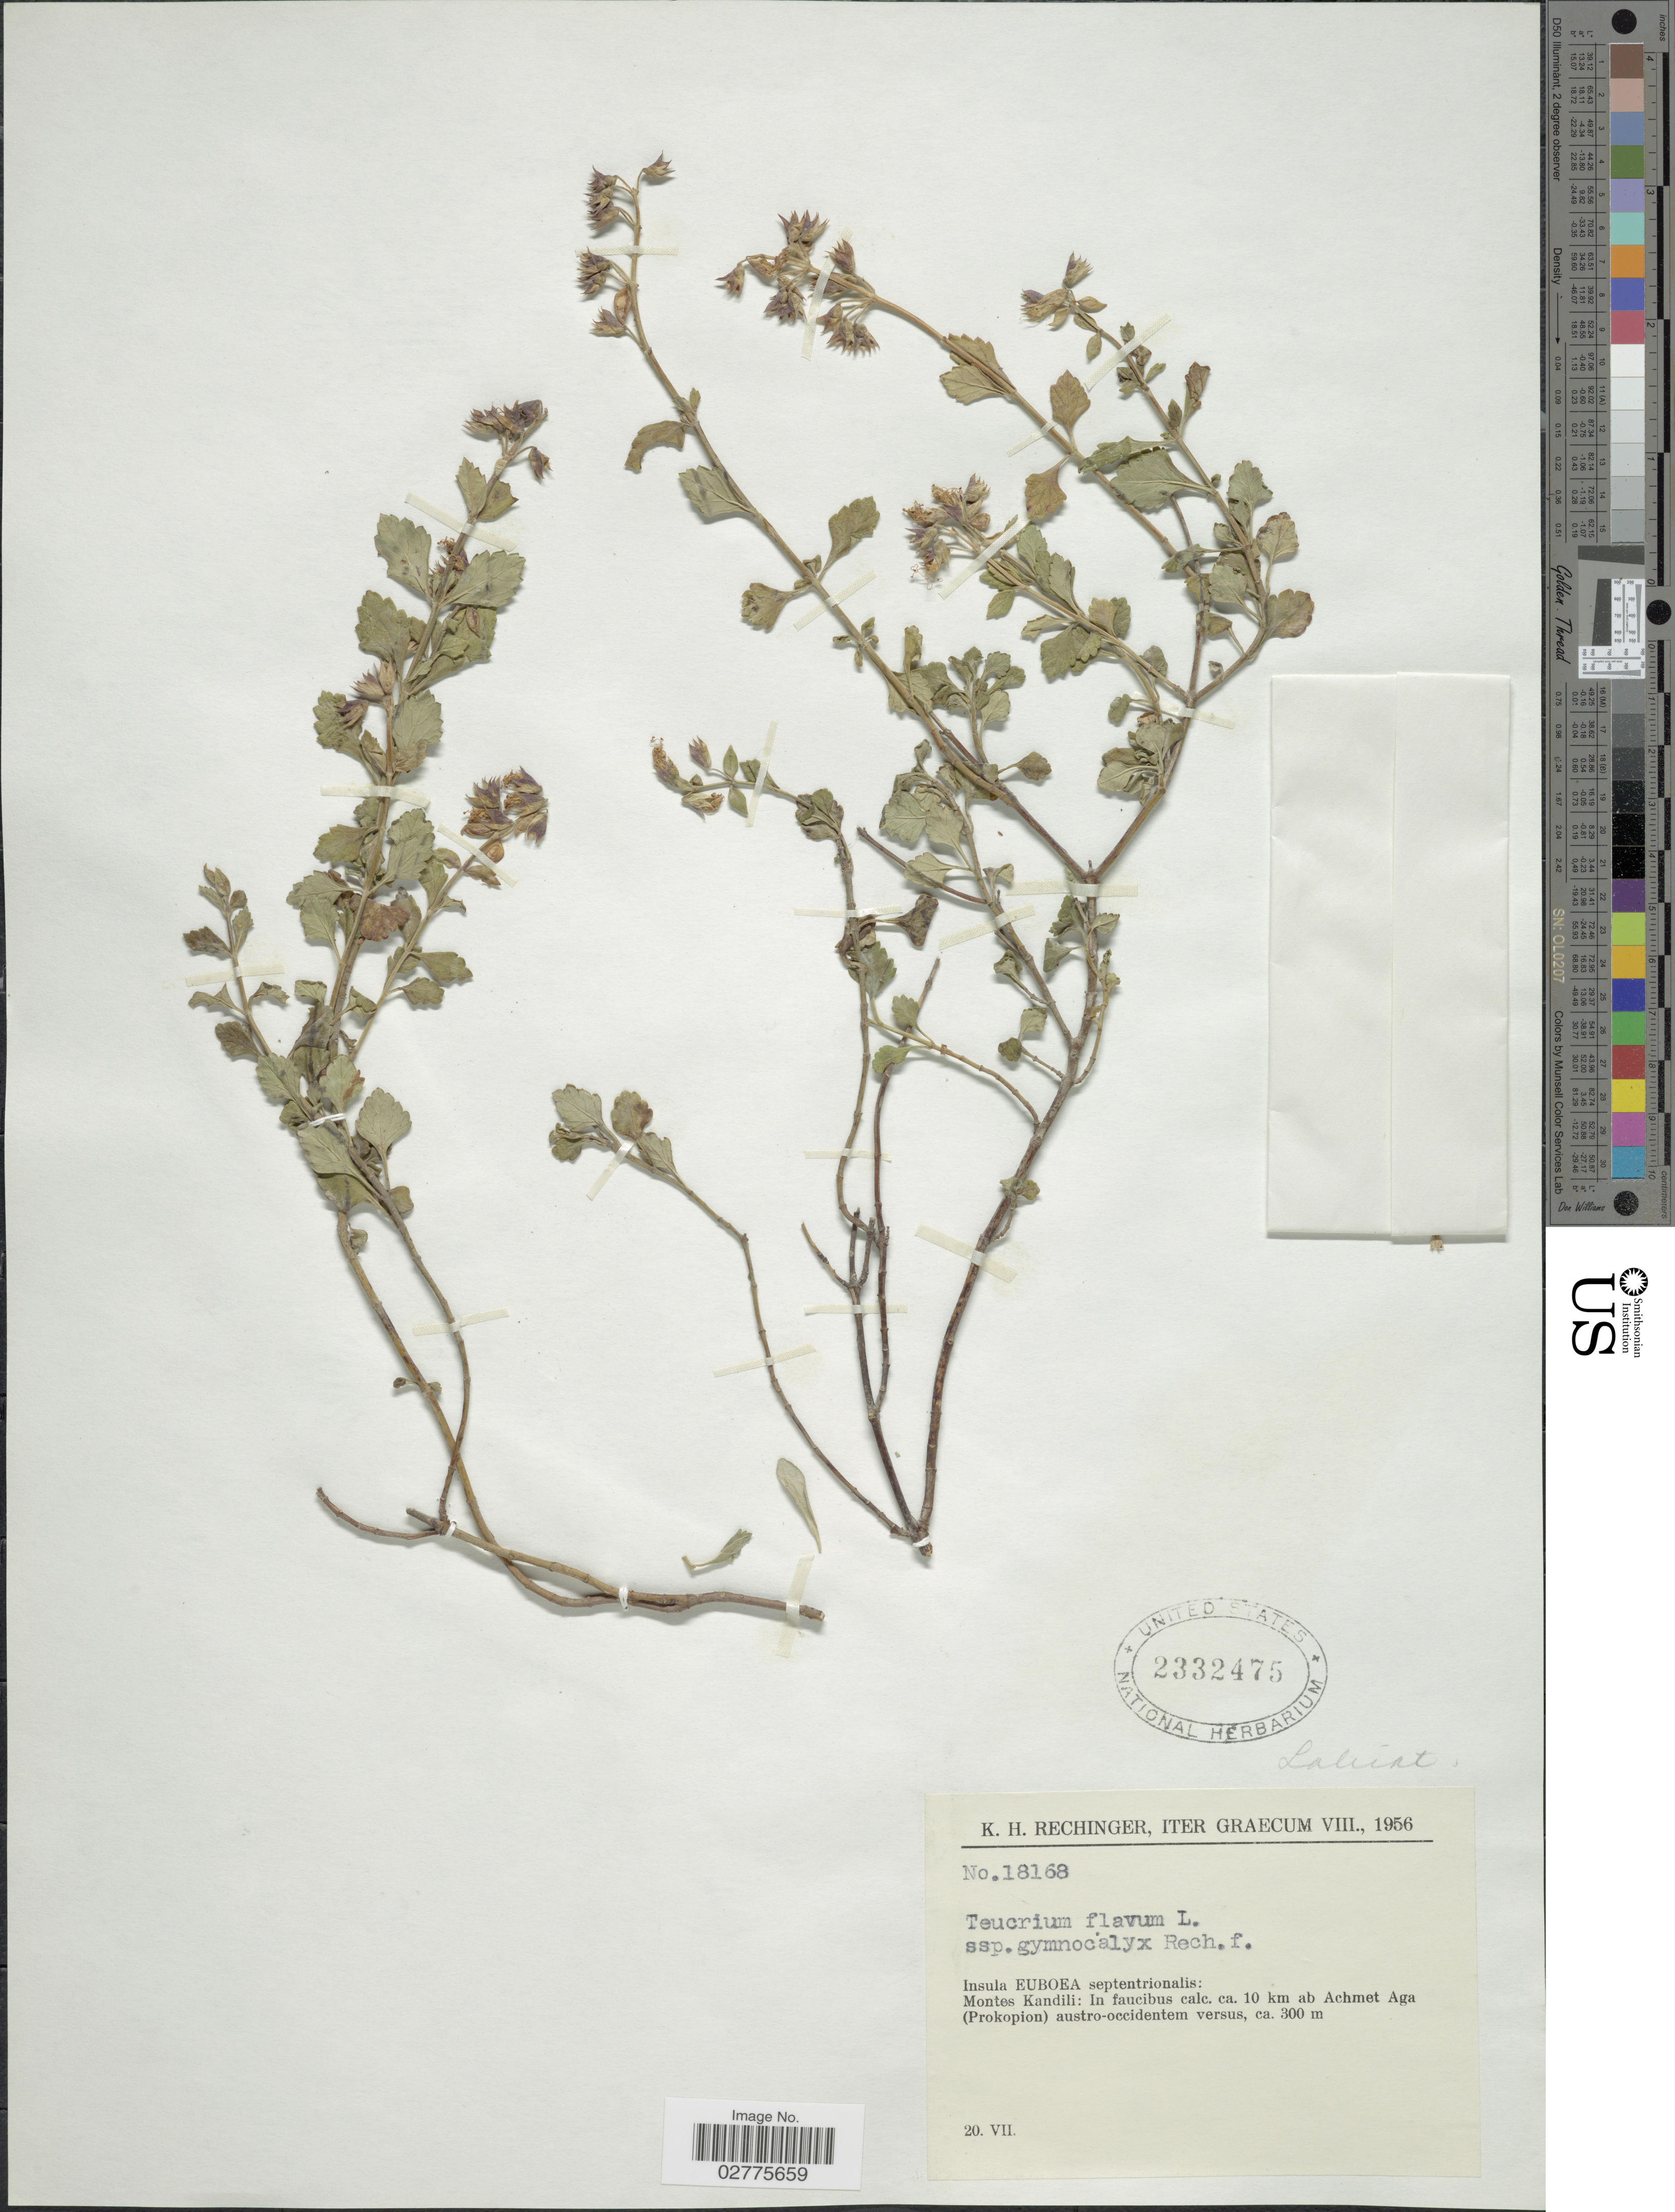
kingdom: Plantae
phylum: Tracheophyta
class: Magnoliopsida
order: Lamiales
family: Lamiaceae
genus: Teucrium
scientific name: Teucrium flavum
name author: L.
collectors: K. H. Rechinger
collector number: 18168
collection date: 1956-07-20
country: Greece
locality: Insula Euboea septentrionalis: Montes Kandili: In faucibus calc. ca. 10 km ab Achmet Aga (Prokopion) austro-occidentem versus.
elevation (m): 300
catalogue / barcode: US 2332475